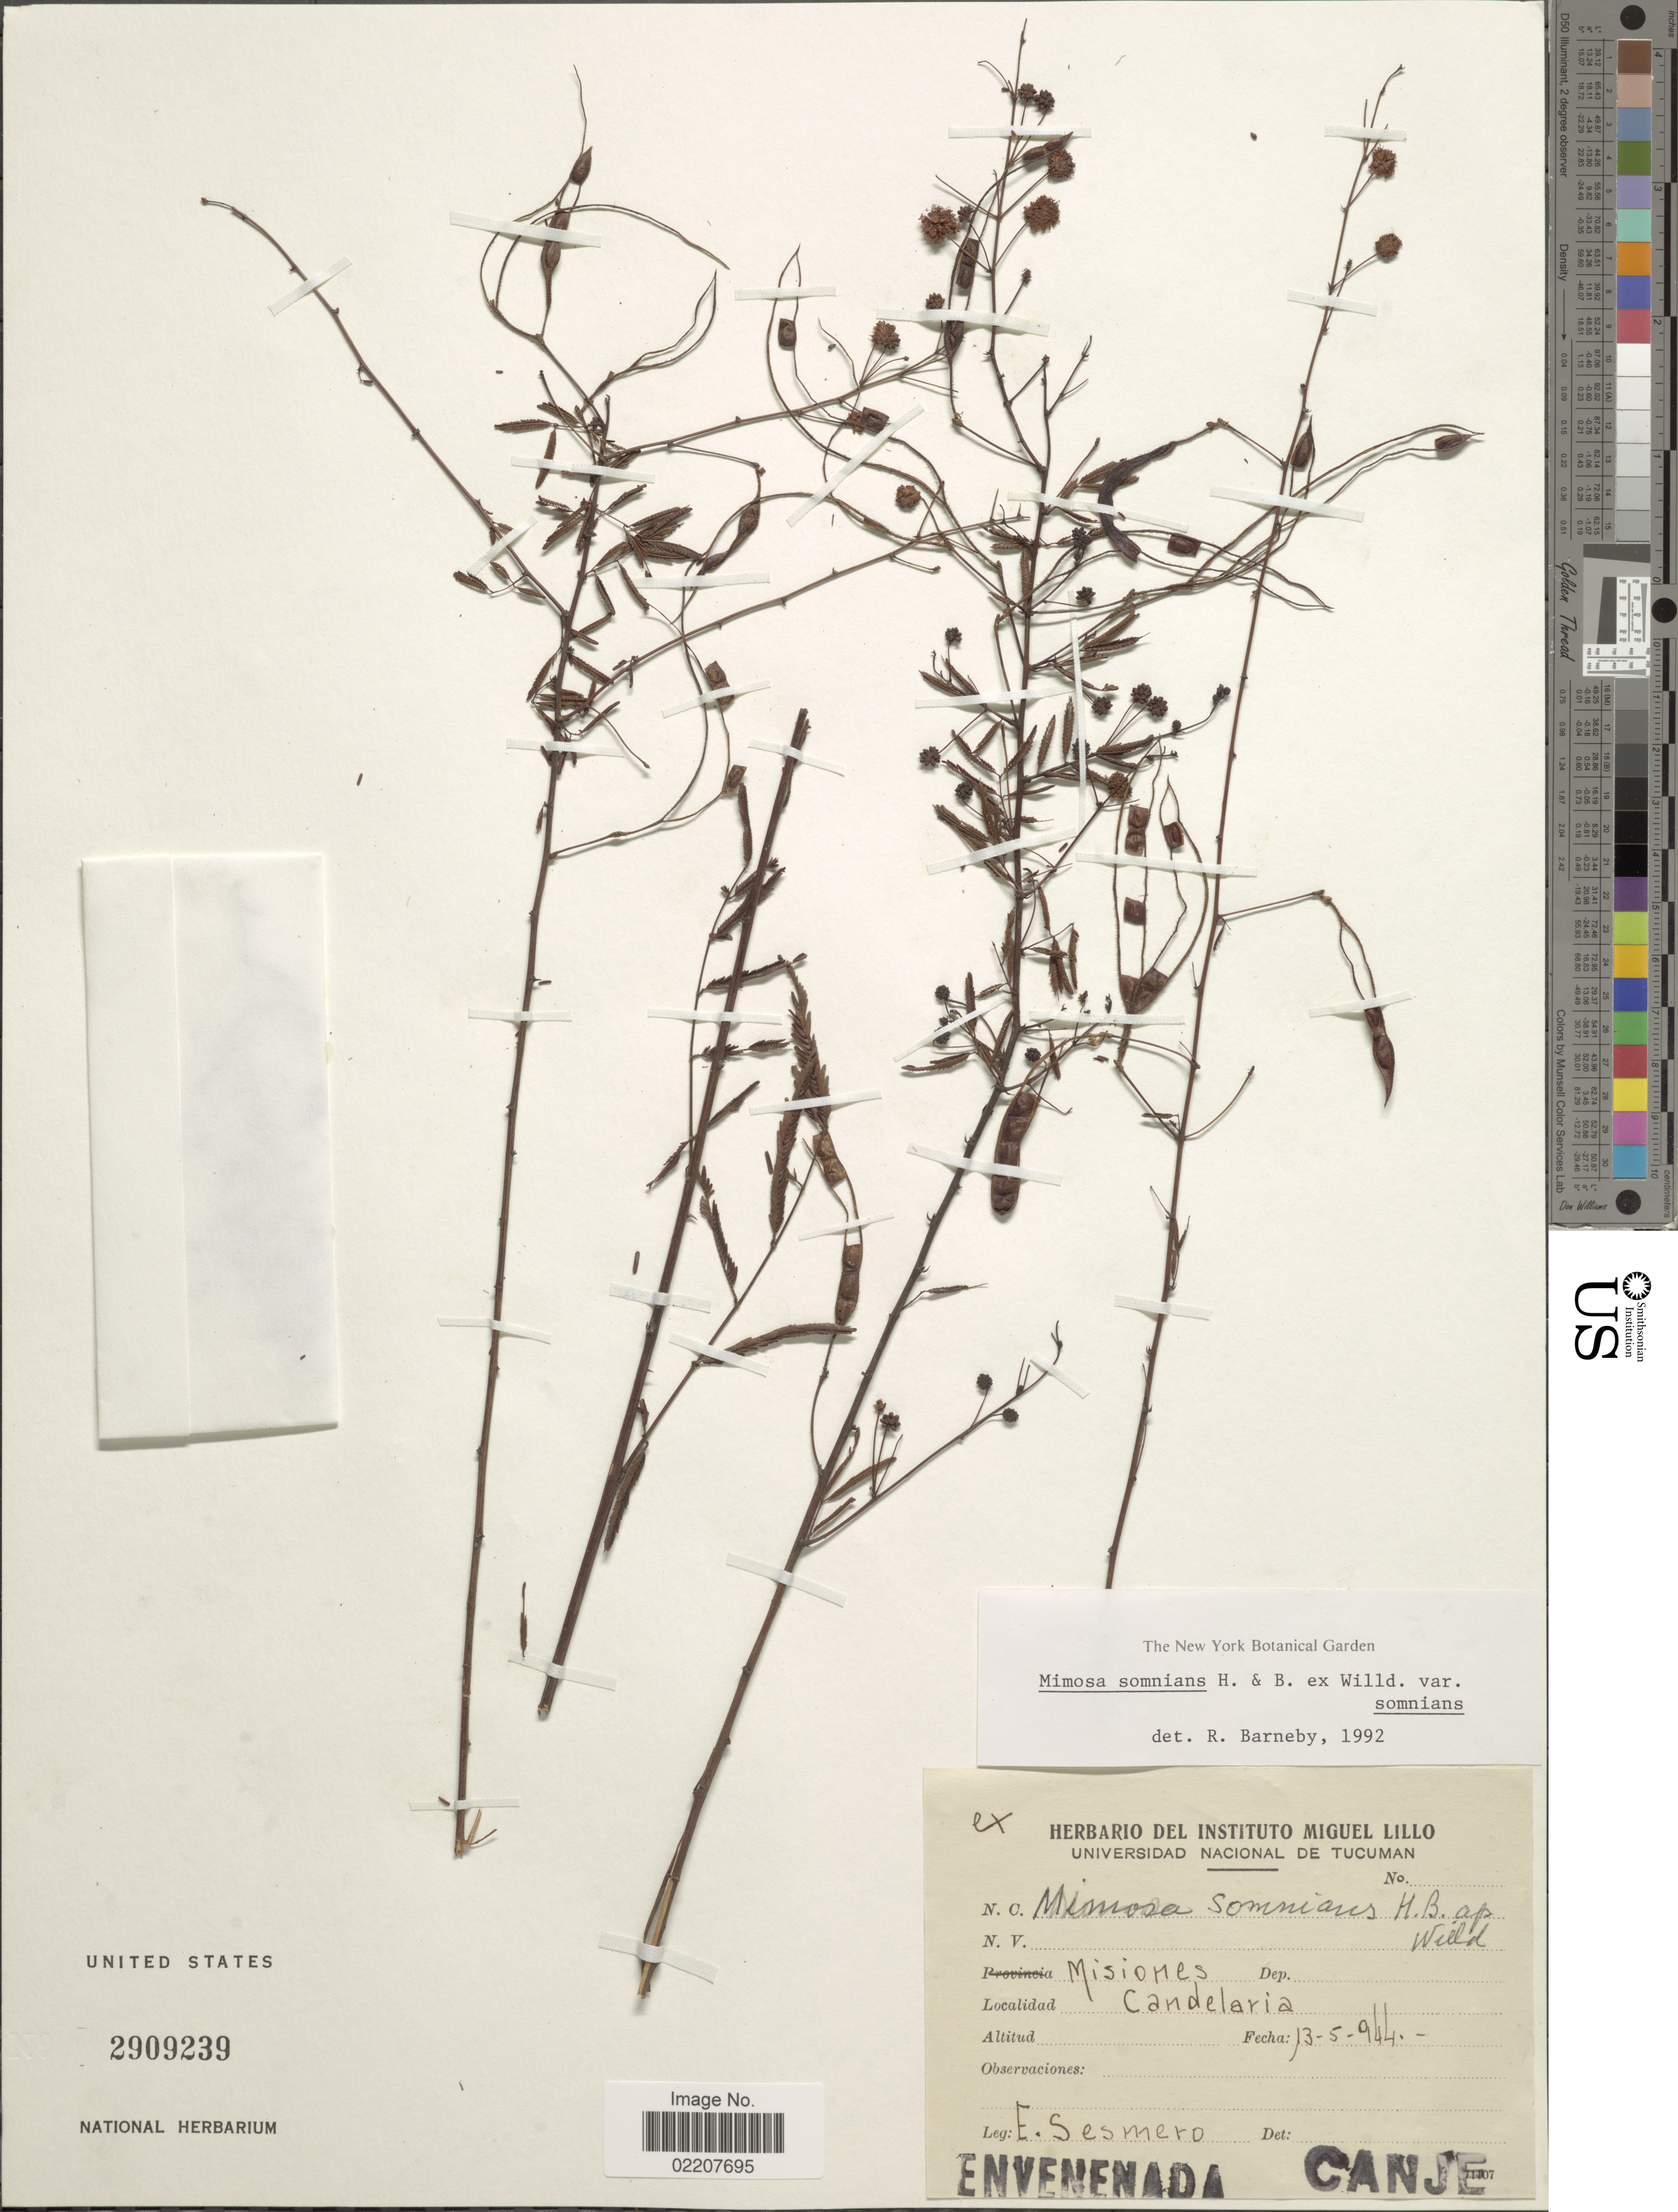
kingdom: Plantae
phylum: Tracheophyta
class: Magnoliopsida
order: Fabales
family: Fabaceae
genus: Mimosa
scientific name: Mimosa somnians var. somnians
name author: Humb. & Bonpl. ex Willd.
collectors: E. Sesmero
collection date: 1944-05-13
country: Argentina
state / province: Misiones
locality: Candelaria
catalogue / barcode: US 2909239